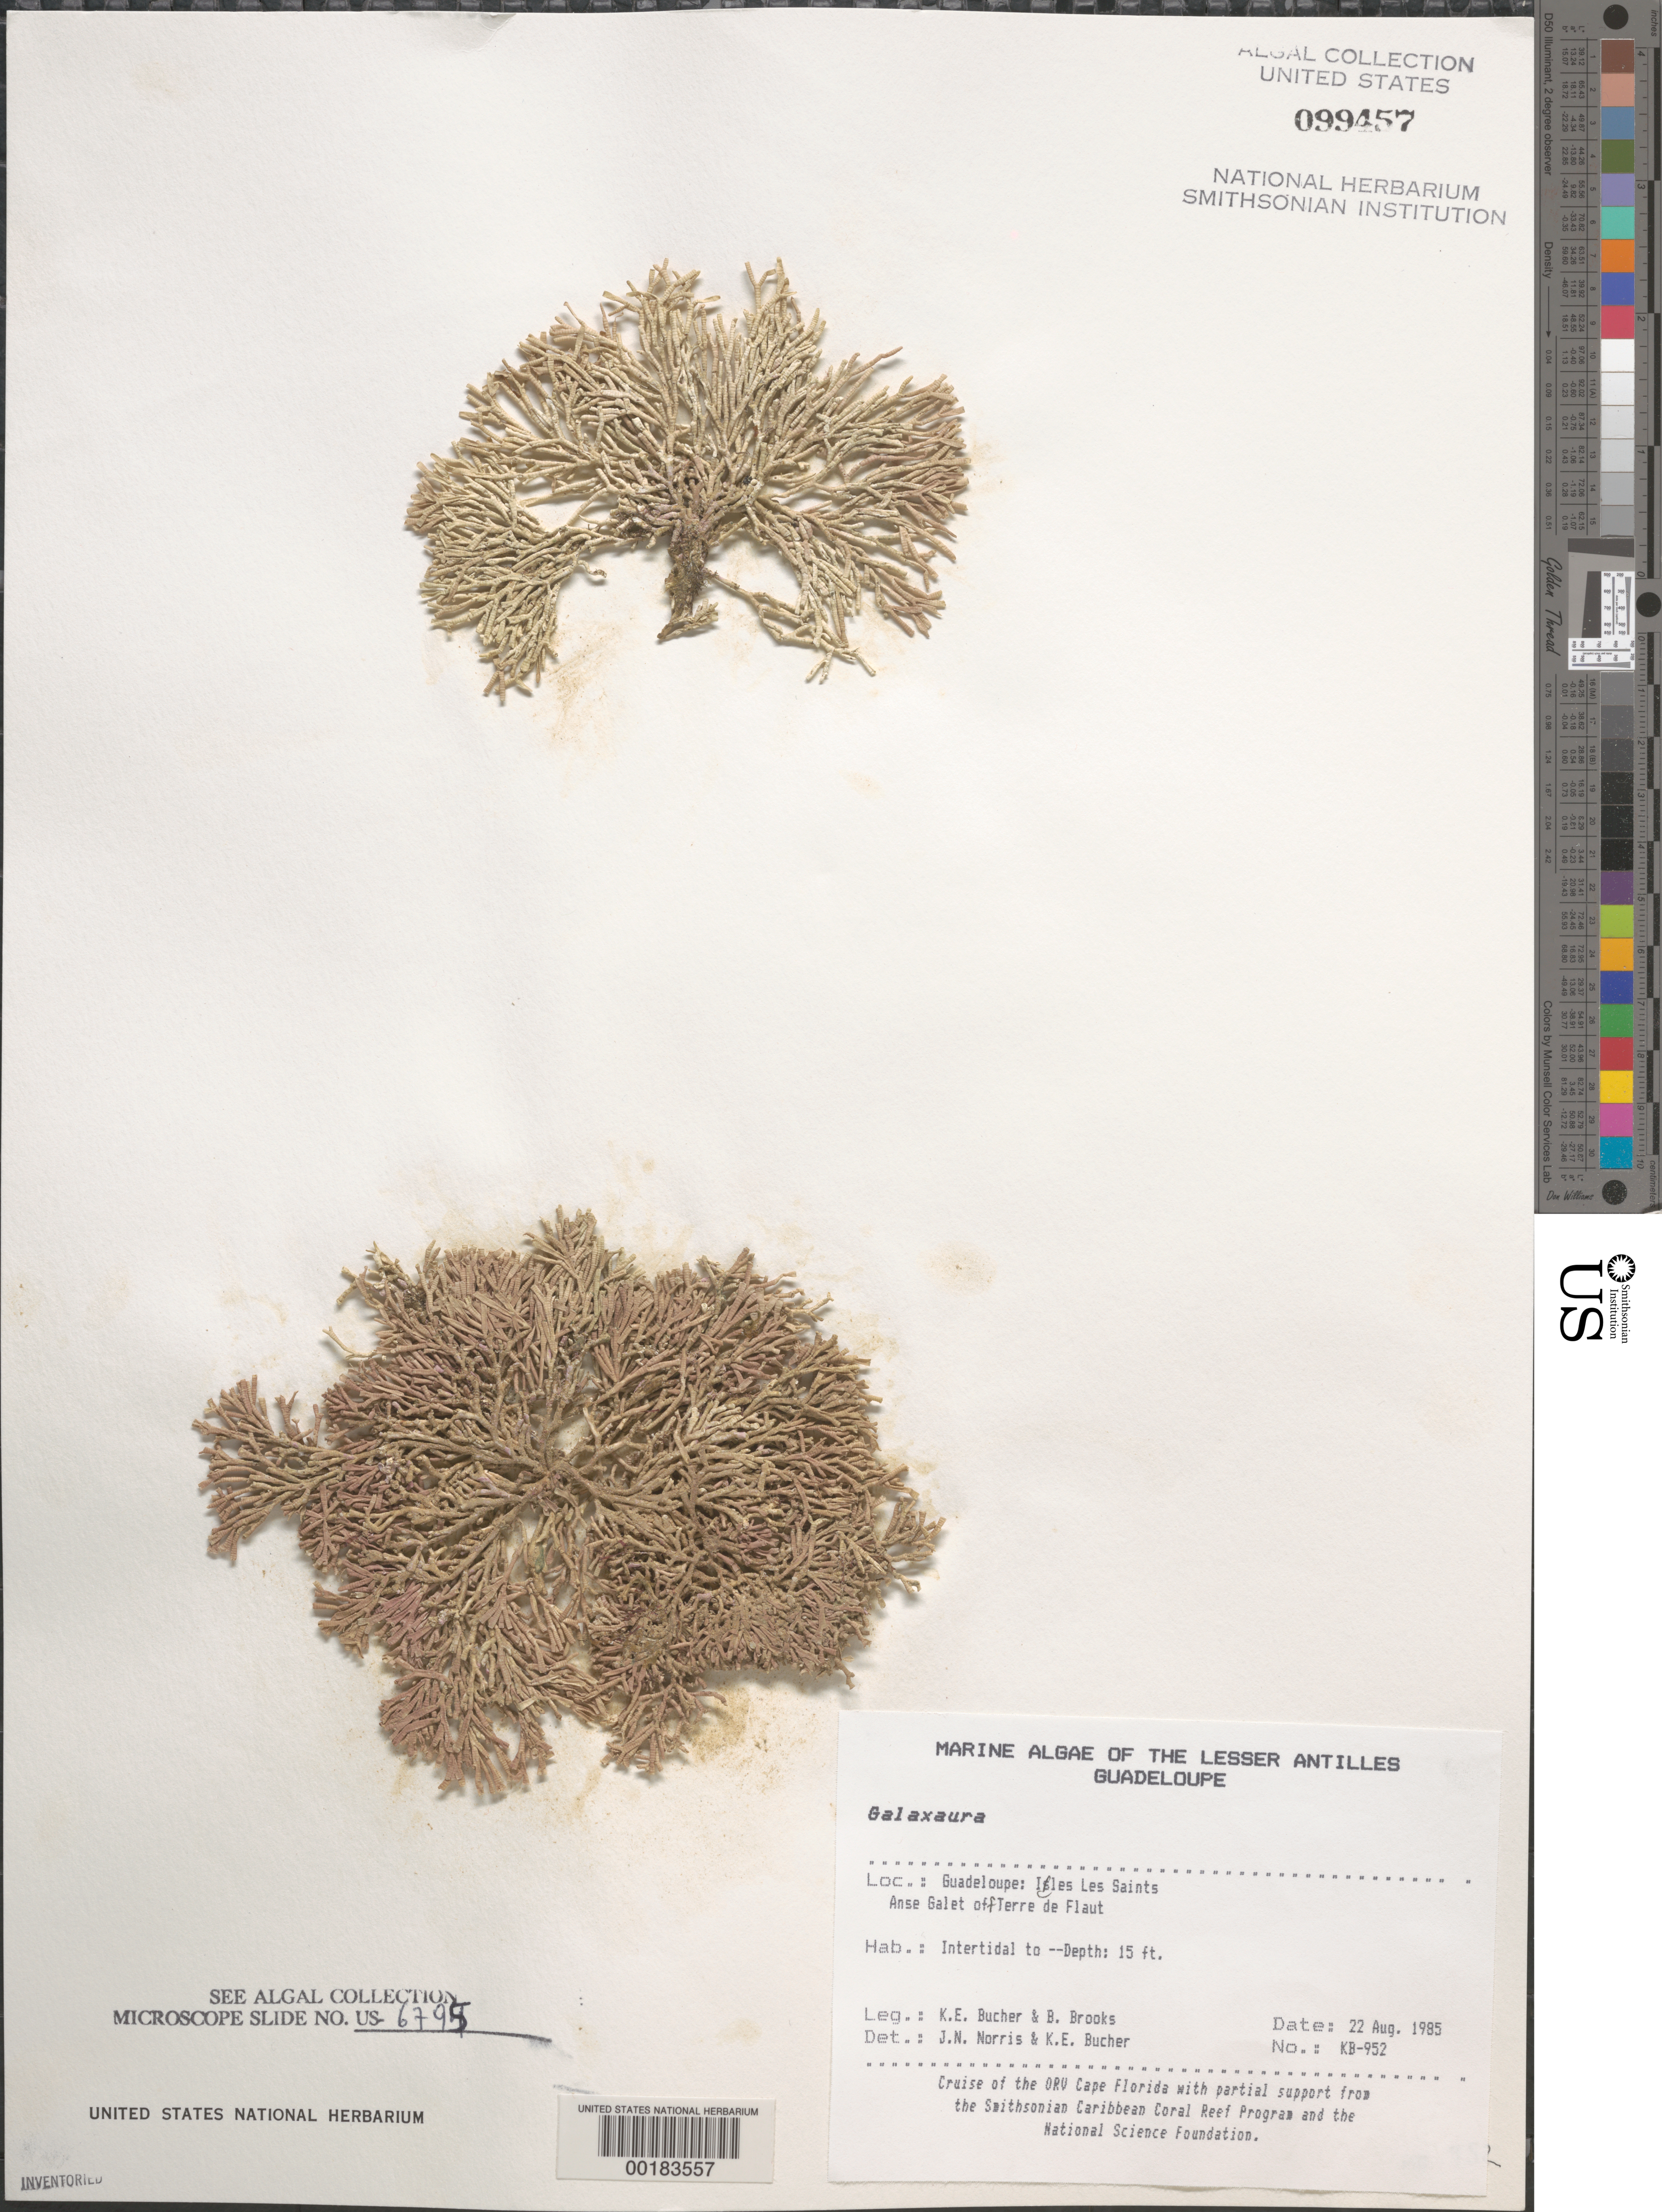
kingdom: Plantae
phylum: Rhodophyta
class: Florideophyceae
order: Nemaliales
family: Galaxauraceae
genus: Galaxaura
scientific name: Galaxaura sp.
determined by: Norris, J. N.; Bucher, K. E.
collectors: K. E. Bucher & B. Brooks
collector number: Kb-952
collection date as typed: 22 Aug 1985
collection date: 1985-08-22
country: Guadeloupe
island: Iles des Saintes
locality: Anse Galet off Terre de Flaut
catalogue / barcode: US 99457